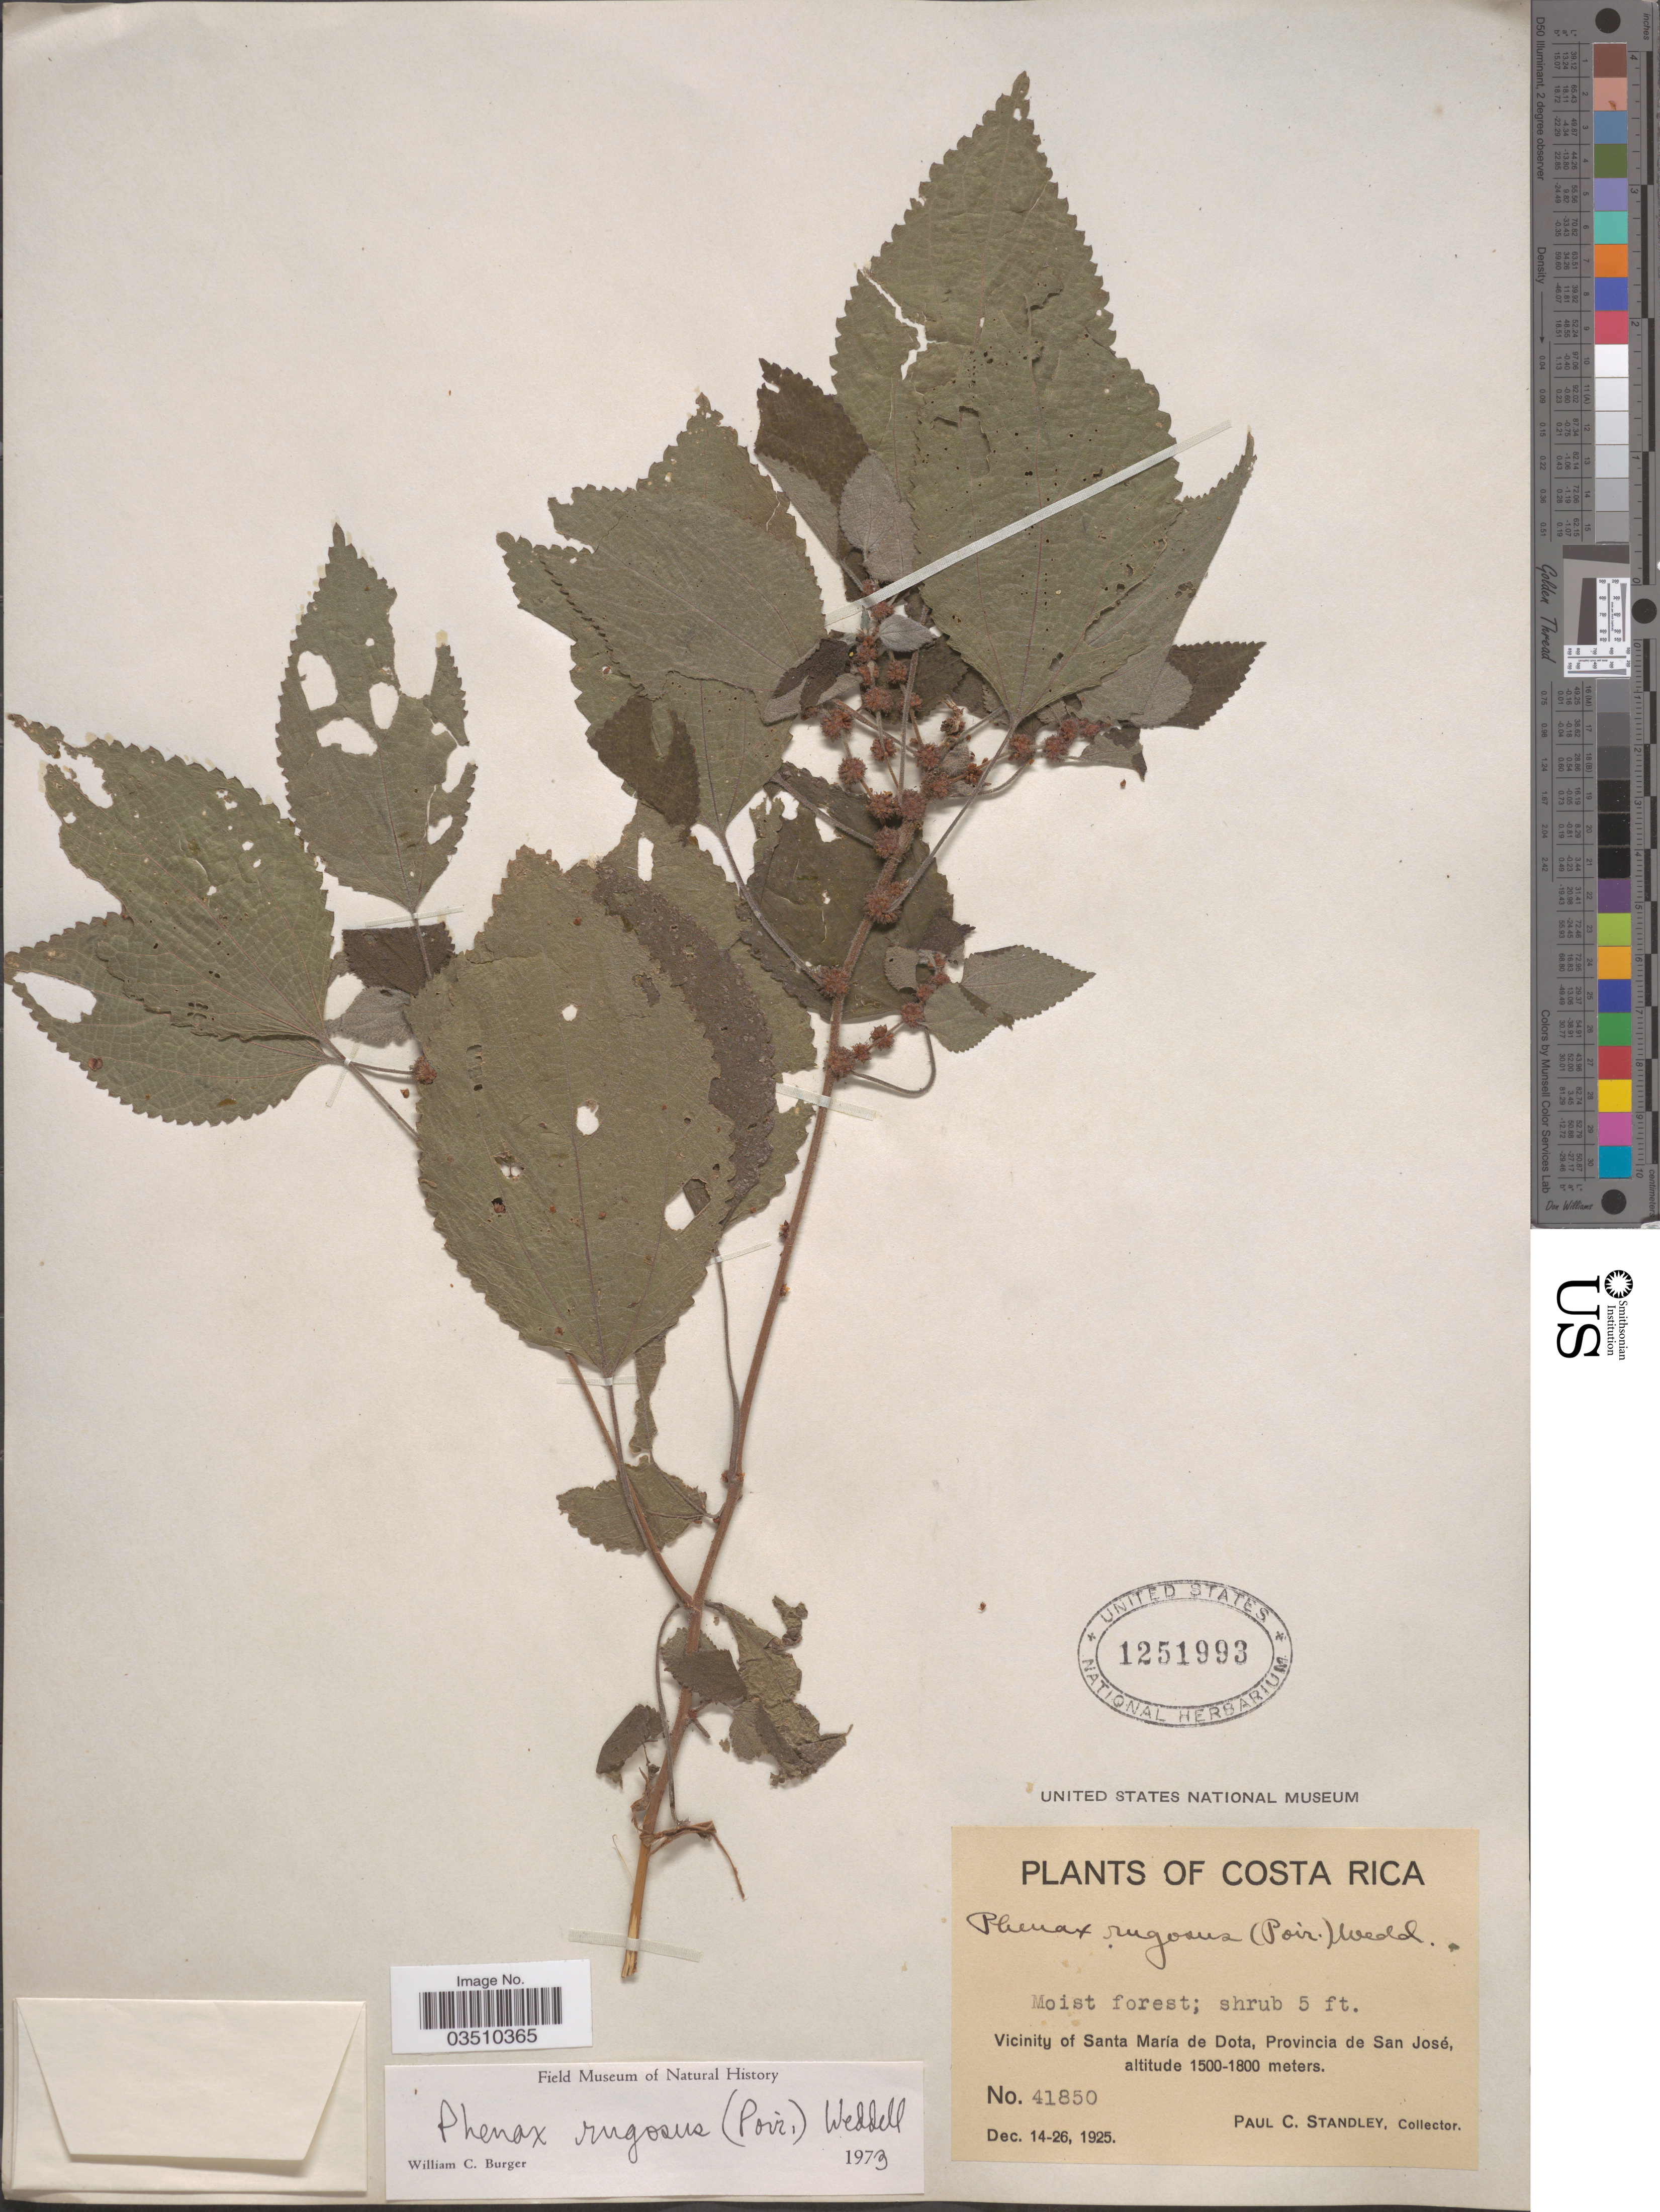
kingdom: Plantae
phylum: Tracheophyta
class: Magnoliopsida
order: Rosales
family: Urticaceae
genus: Phenax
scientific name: Phenax rugosus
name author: (Poir.) Wedd.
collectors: P. C. Standley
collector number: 41850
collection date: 1925-12-14/1925-12-26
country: Costa Rica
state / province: San José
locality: Vicinity of Santa María de Dota.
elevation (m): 1500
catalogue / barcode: US 1251993